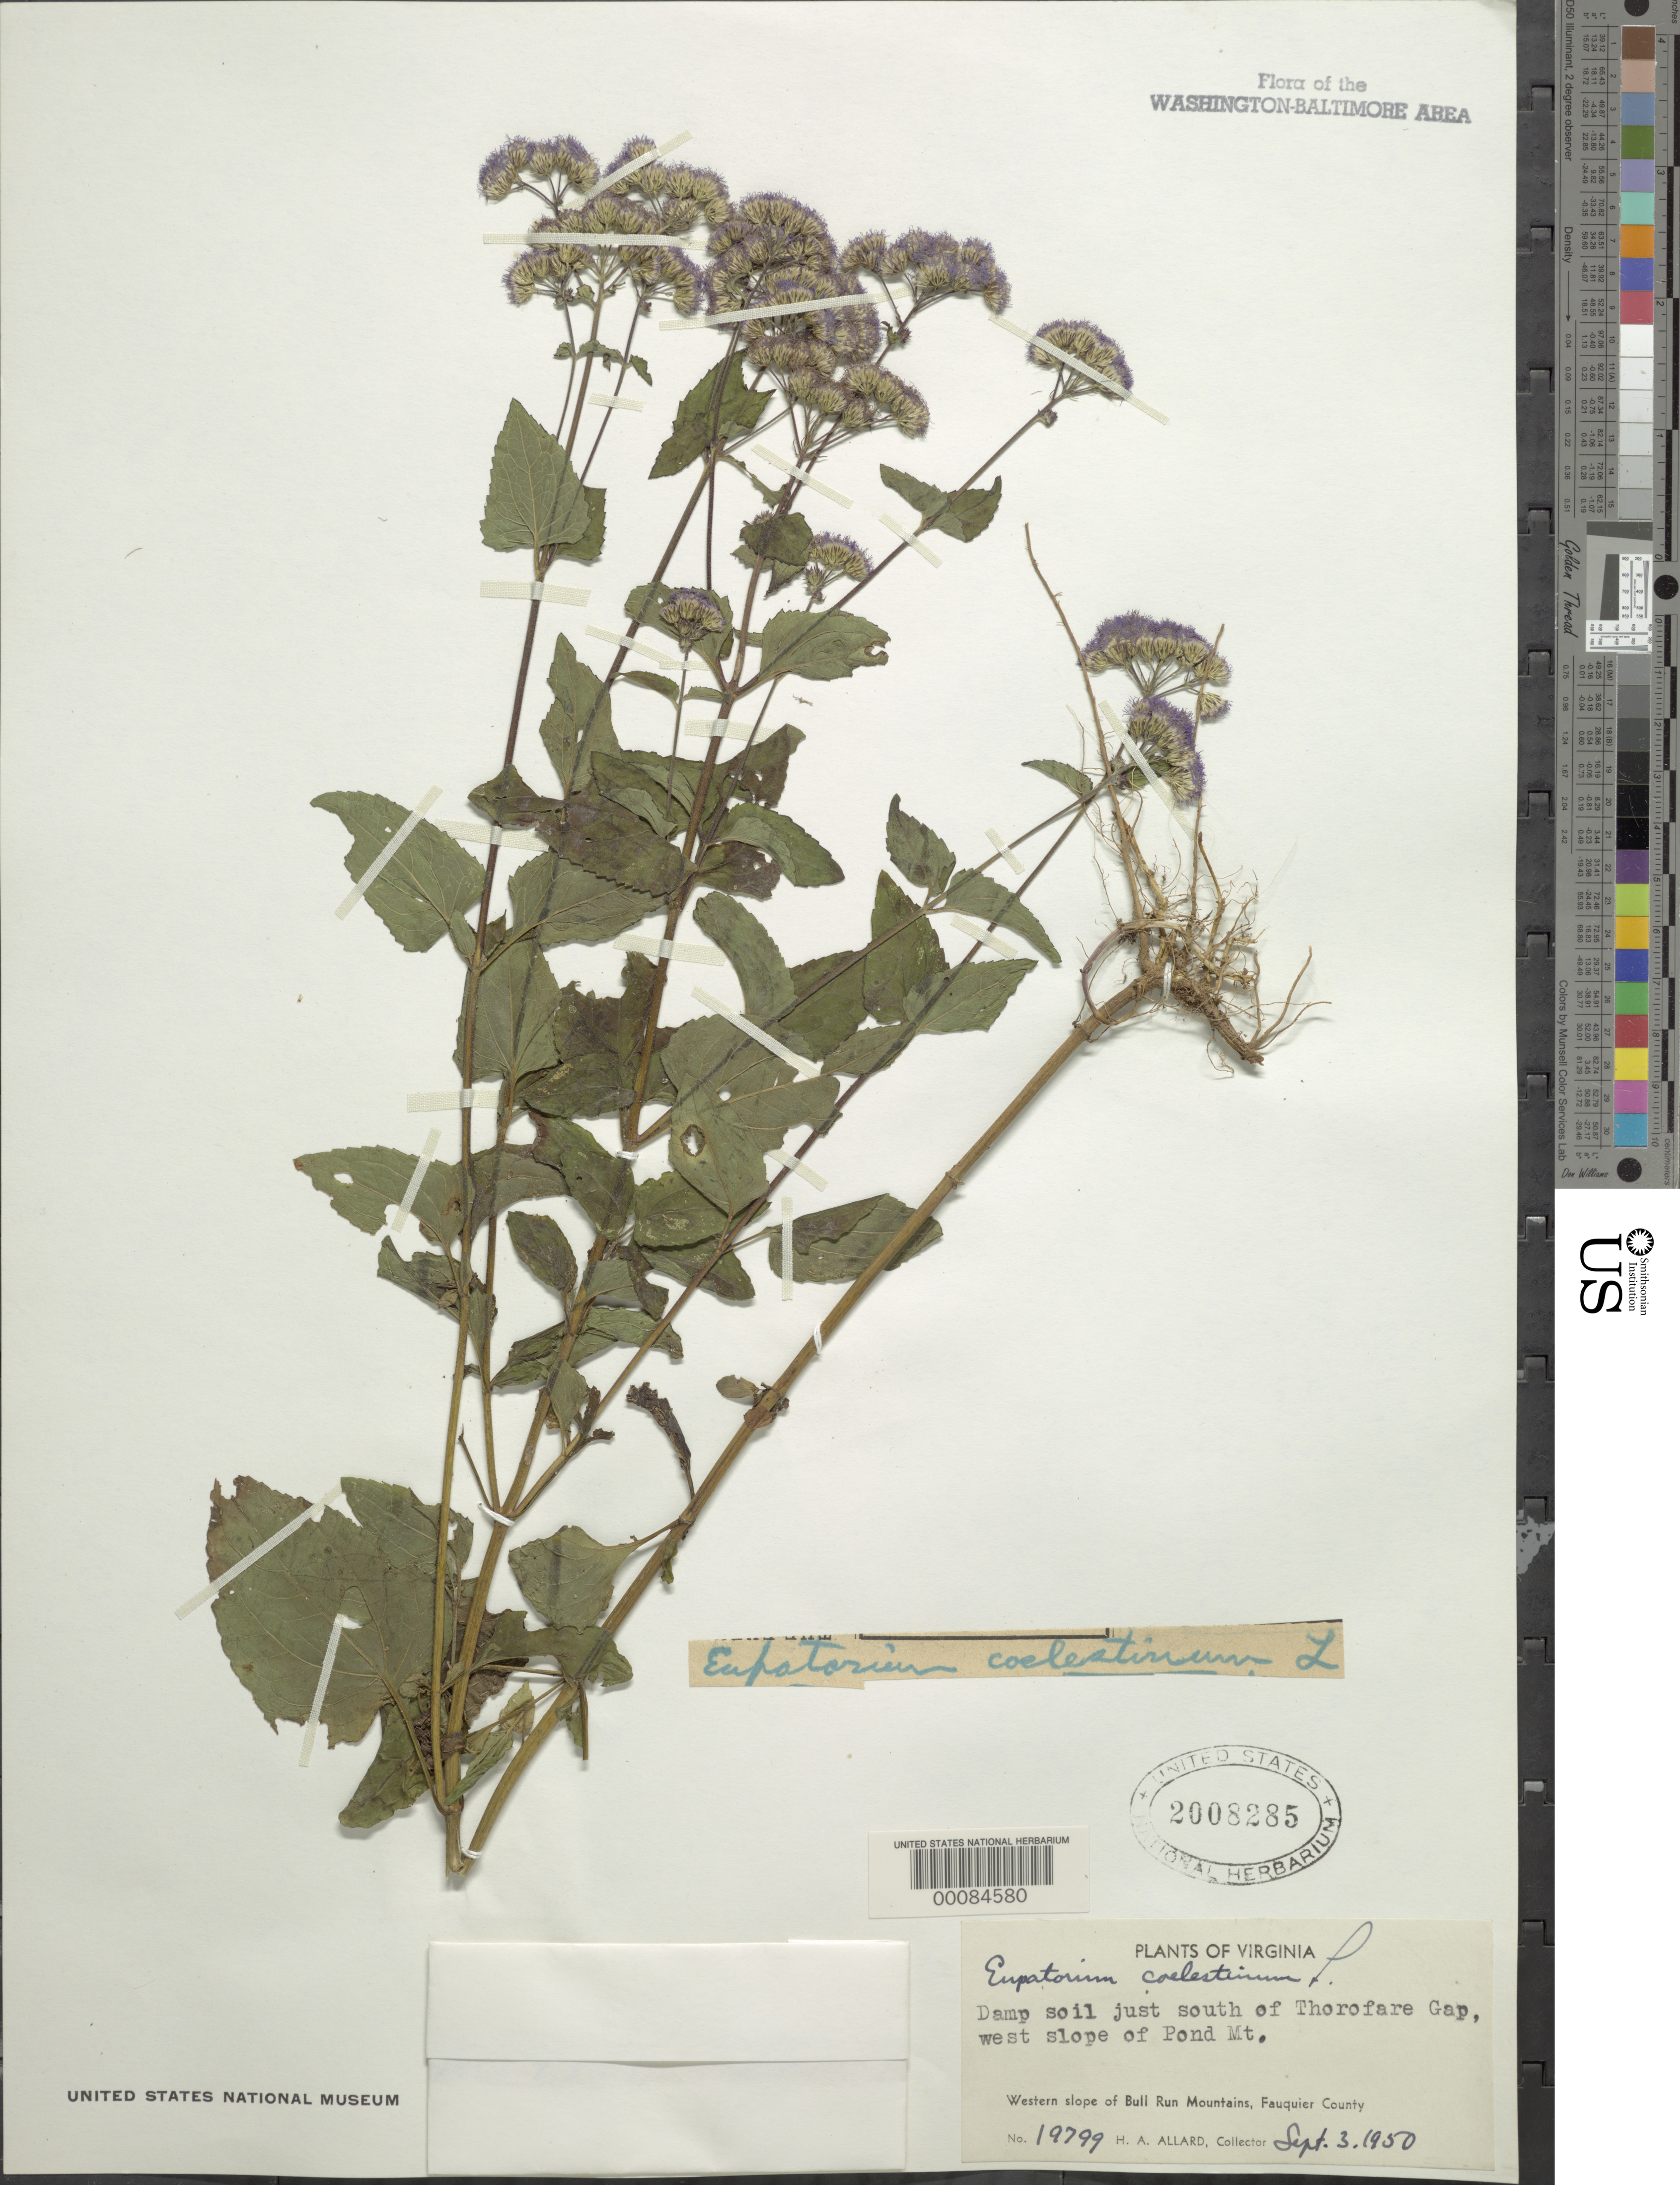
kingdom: Plantae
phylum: Tracheophyta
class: Magnoliopsida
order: Asterales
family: Asteraceae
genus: Conoclinium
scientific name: Conoclinium coelestinum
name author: (L.) DC.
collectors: H. A. Allard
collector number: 19799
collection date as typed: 03 Sep 1950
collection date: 1950-09-03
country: United States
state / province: Virginia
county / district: Fauquier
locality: South of Thorofare Gap west slope of Pond Mountain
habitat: Damp soil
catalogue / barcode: US 2008285